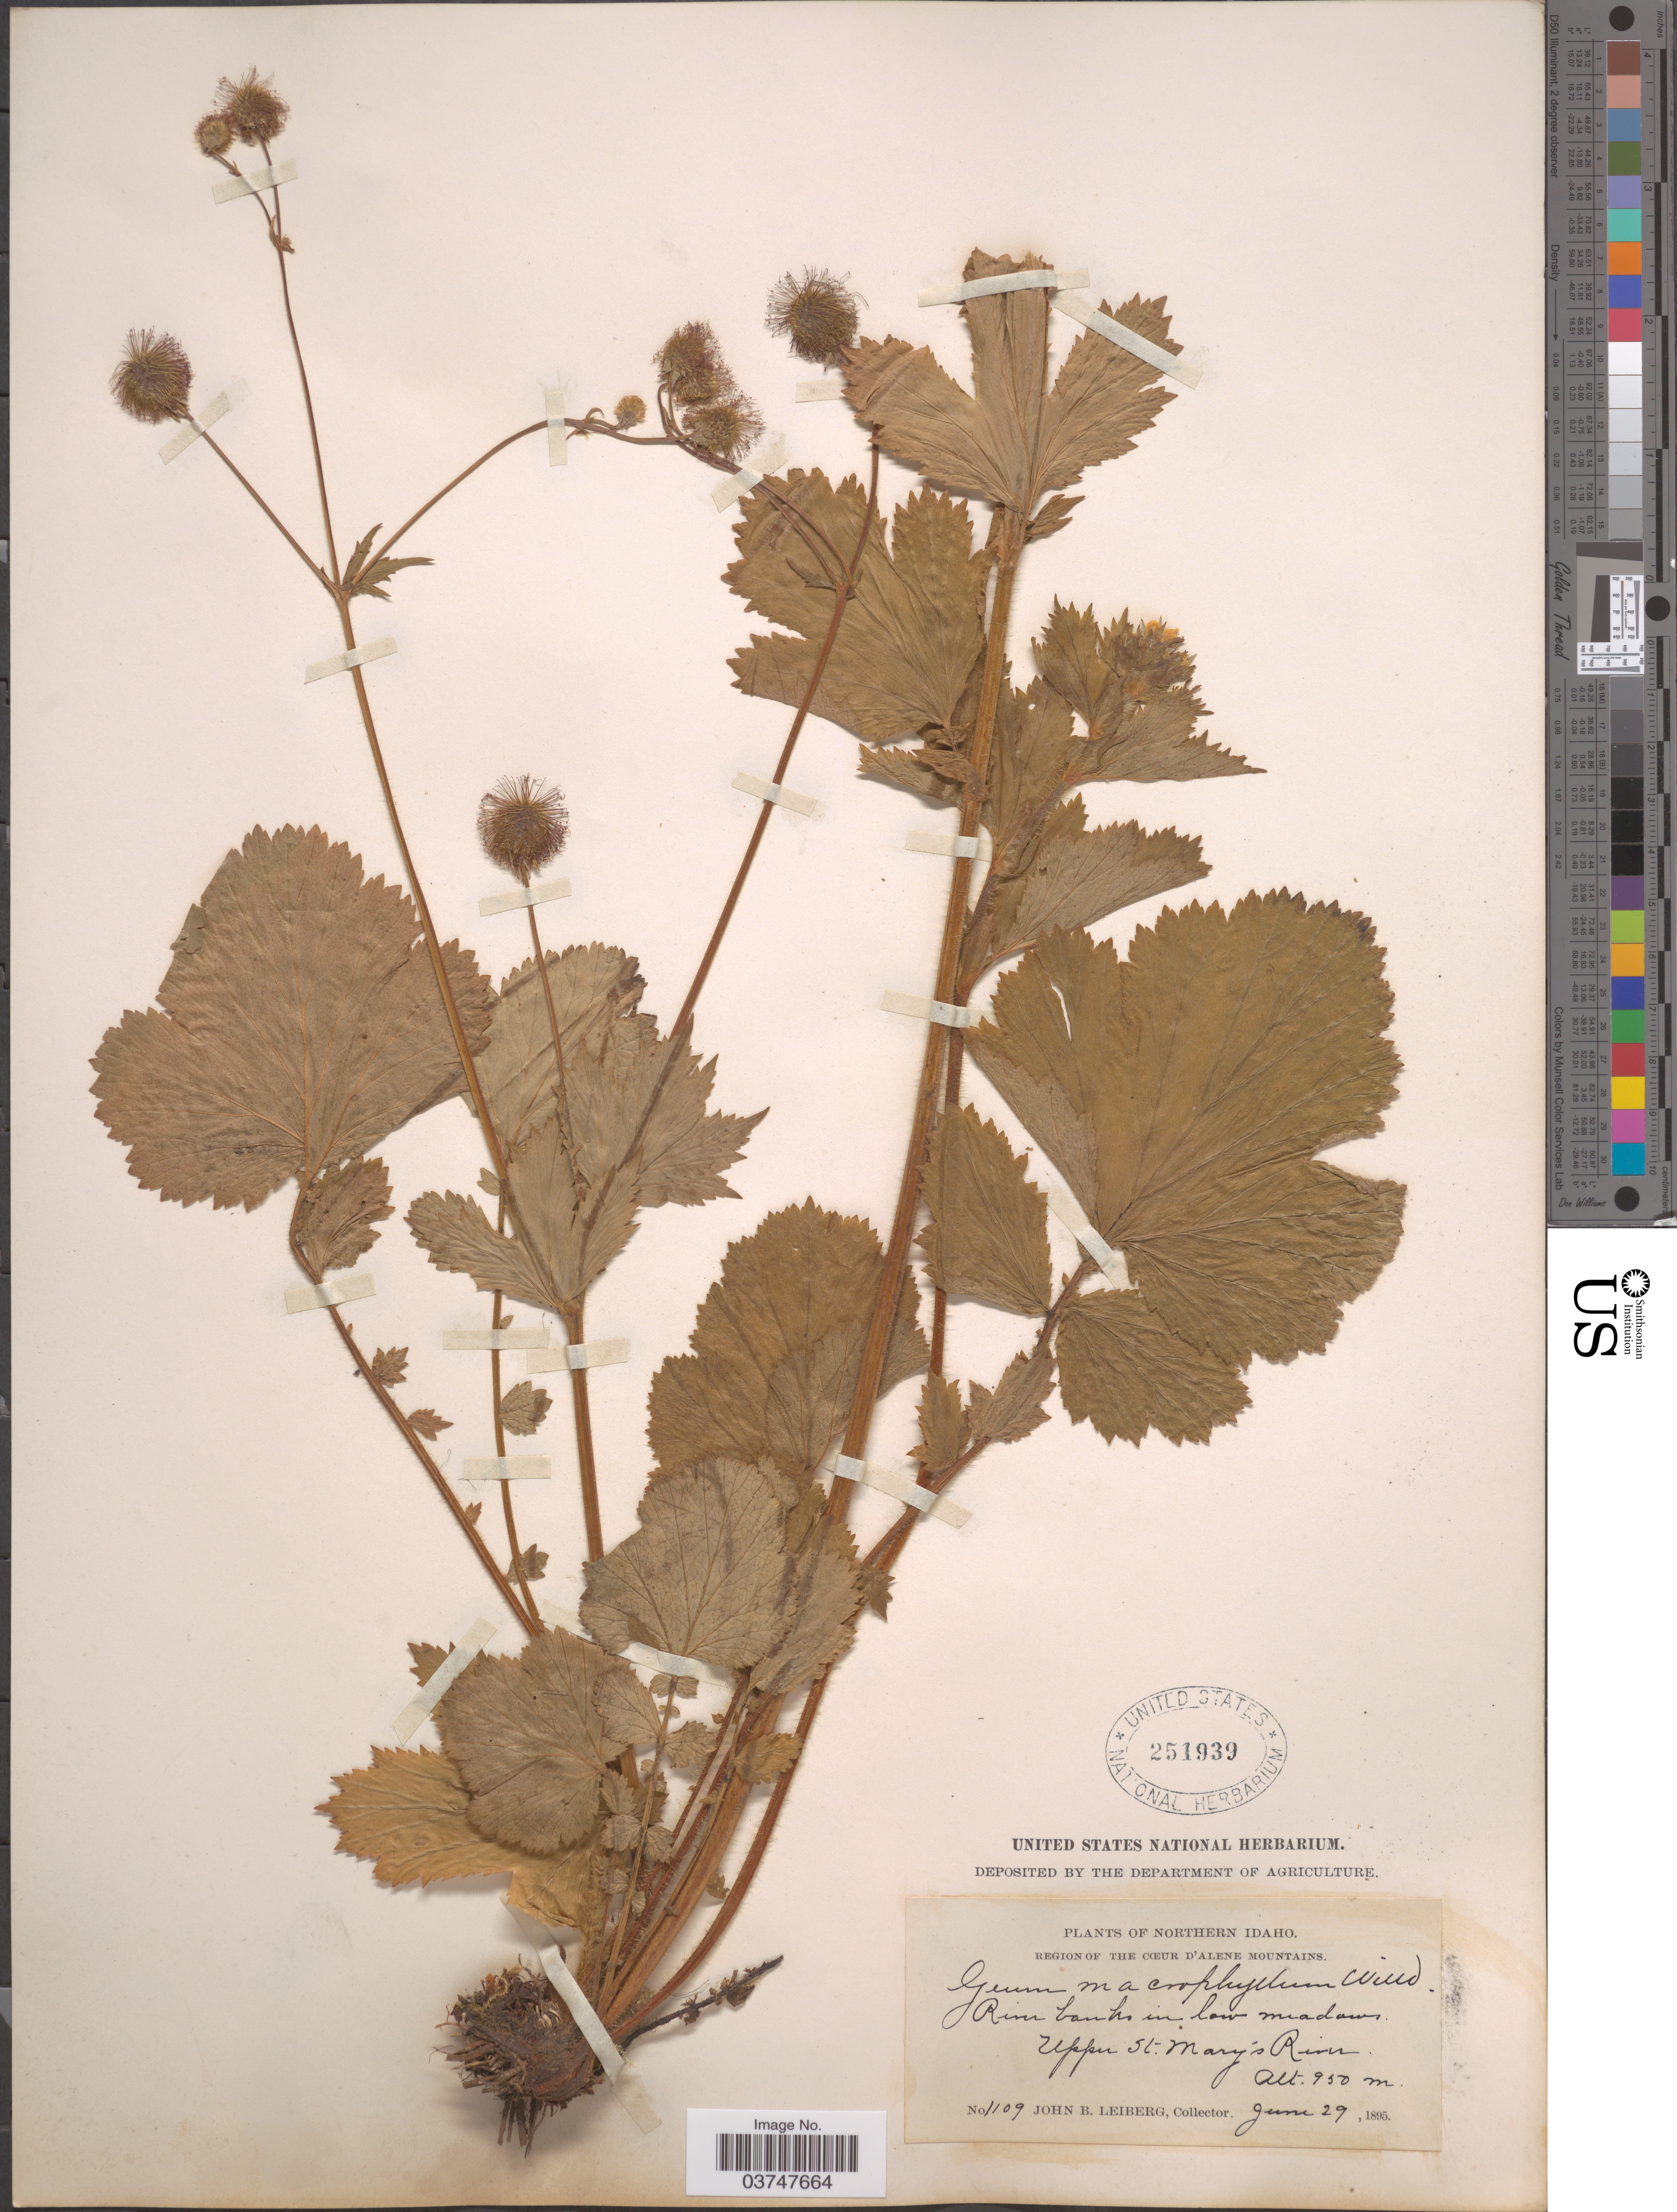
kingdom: Plantae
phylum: Tracheophyta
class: Magnoliopsida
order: Rosales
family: Rosaceae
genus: Geum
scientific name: Geum macrophyllum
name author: Willd.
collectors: J. B. Leiberg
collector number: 1109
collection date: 1895-06-29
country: United States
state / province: Idaho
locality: Northern Idaho. Region of the Cœur d'Alene Mountains. River banks in low meadows. Upper St. Mary's River.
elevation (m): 950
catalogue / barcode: US 251939